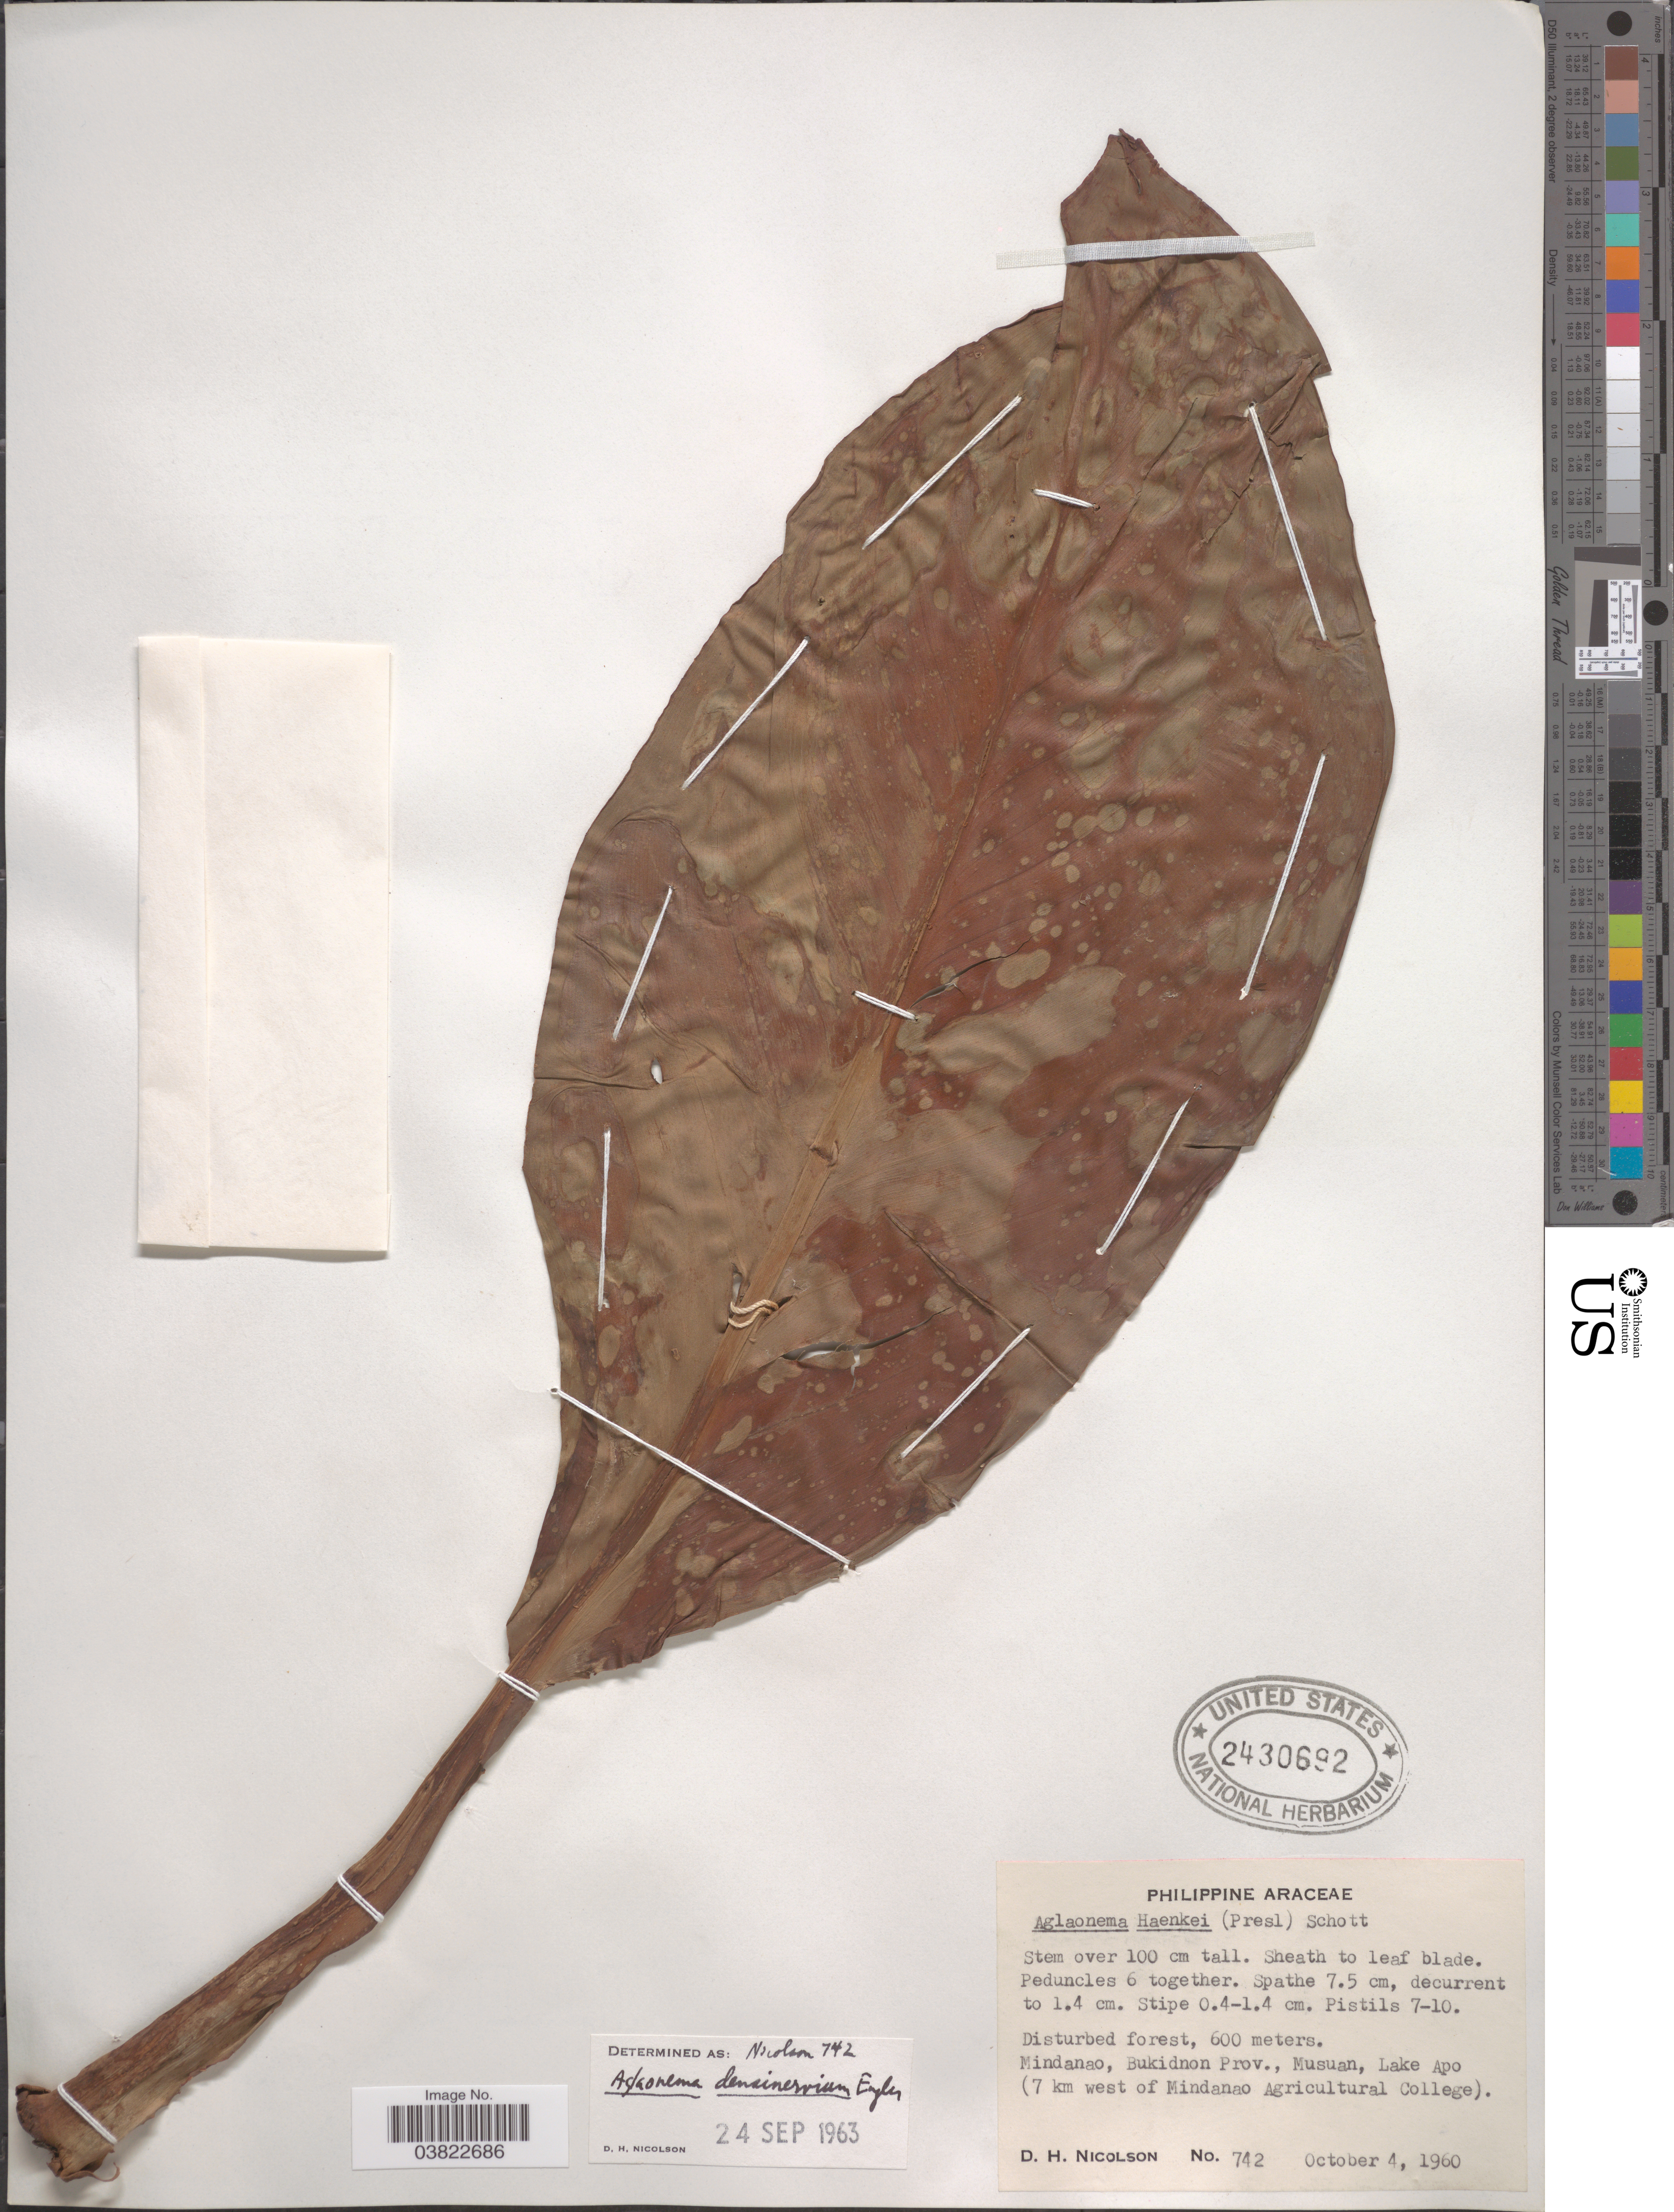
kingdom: Plantae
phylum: Tracheophyta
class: Liliopsida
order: Alismatales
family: Araceae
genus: Aglaonema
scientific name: Aglaonema densinervium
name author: Engl.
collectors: D. H. Nicolson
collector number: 742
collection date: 1960-10-04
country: Philippines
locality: Mindanao, Bukidnon Prov., Musuan, Lake Apo (7 km west of Mindanao Agricultural College).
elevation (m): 600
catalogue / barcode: US 2430692